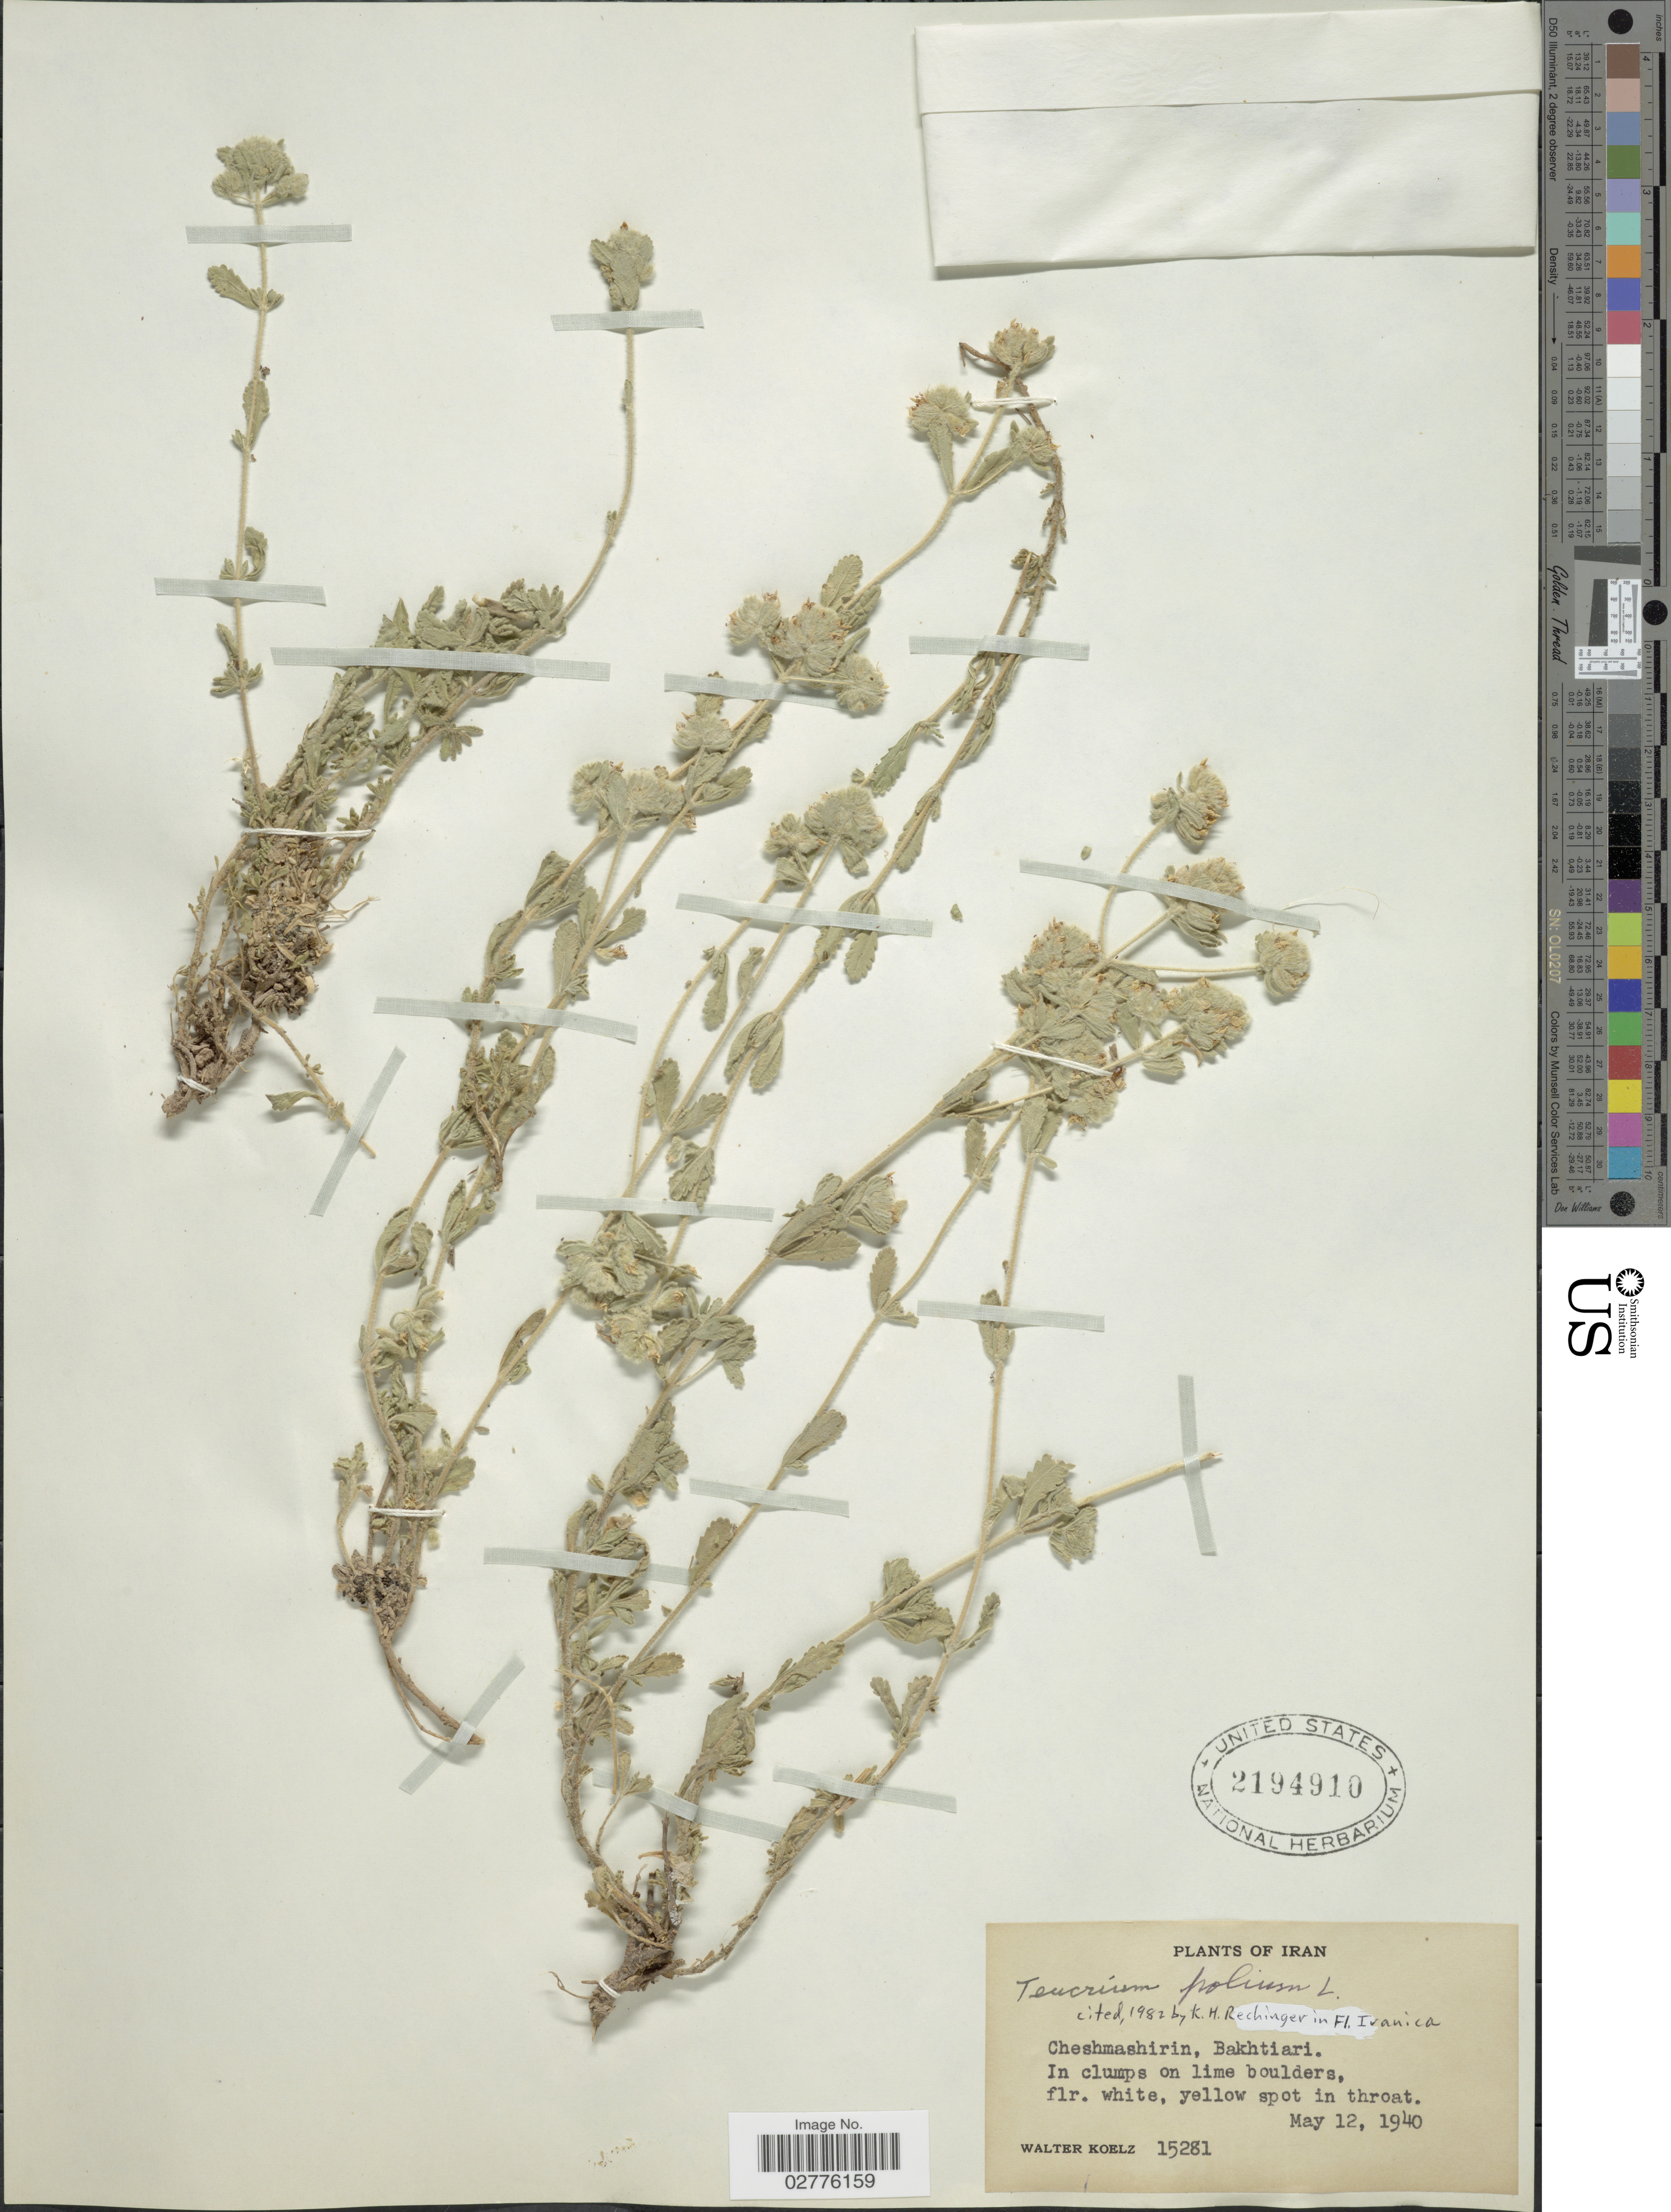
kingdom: Plantae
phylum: Tracheophyta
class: Magnoliopsida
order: Lamiales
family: Lamiaceae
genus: Teucrium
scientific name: Teucrium polium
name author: L.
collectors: W. N. Koelz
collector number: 15281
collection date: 1940-05-12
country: Iran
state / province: Chahar Mahaal and Bakhtiari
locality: Cheshmashirin, Bakhtiari.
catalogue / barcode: US 2194910